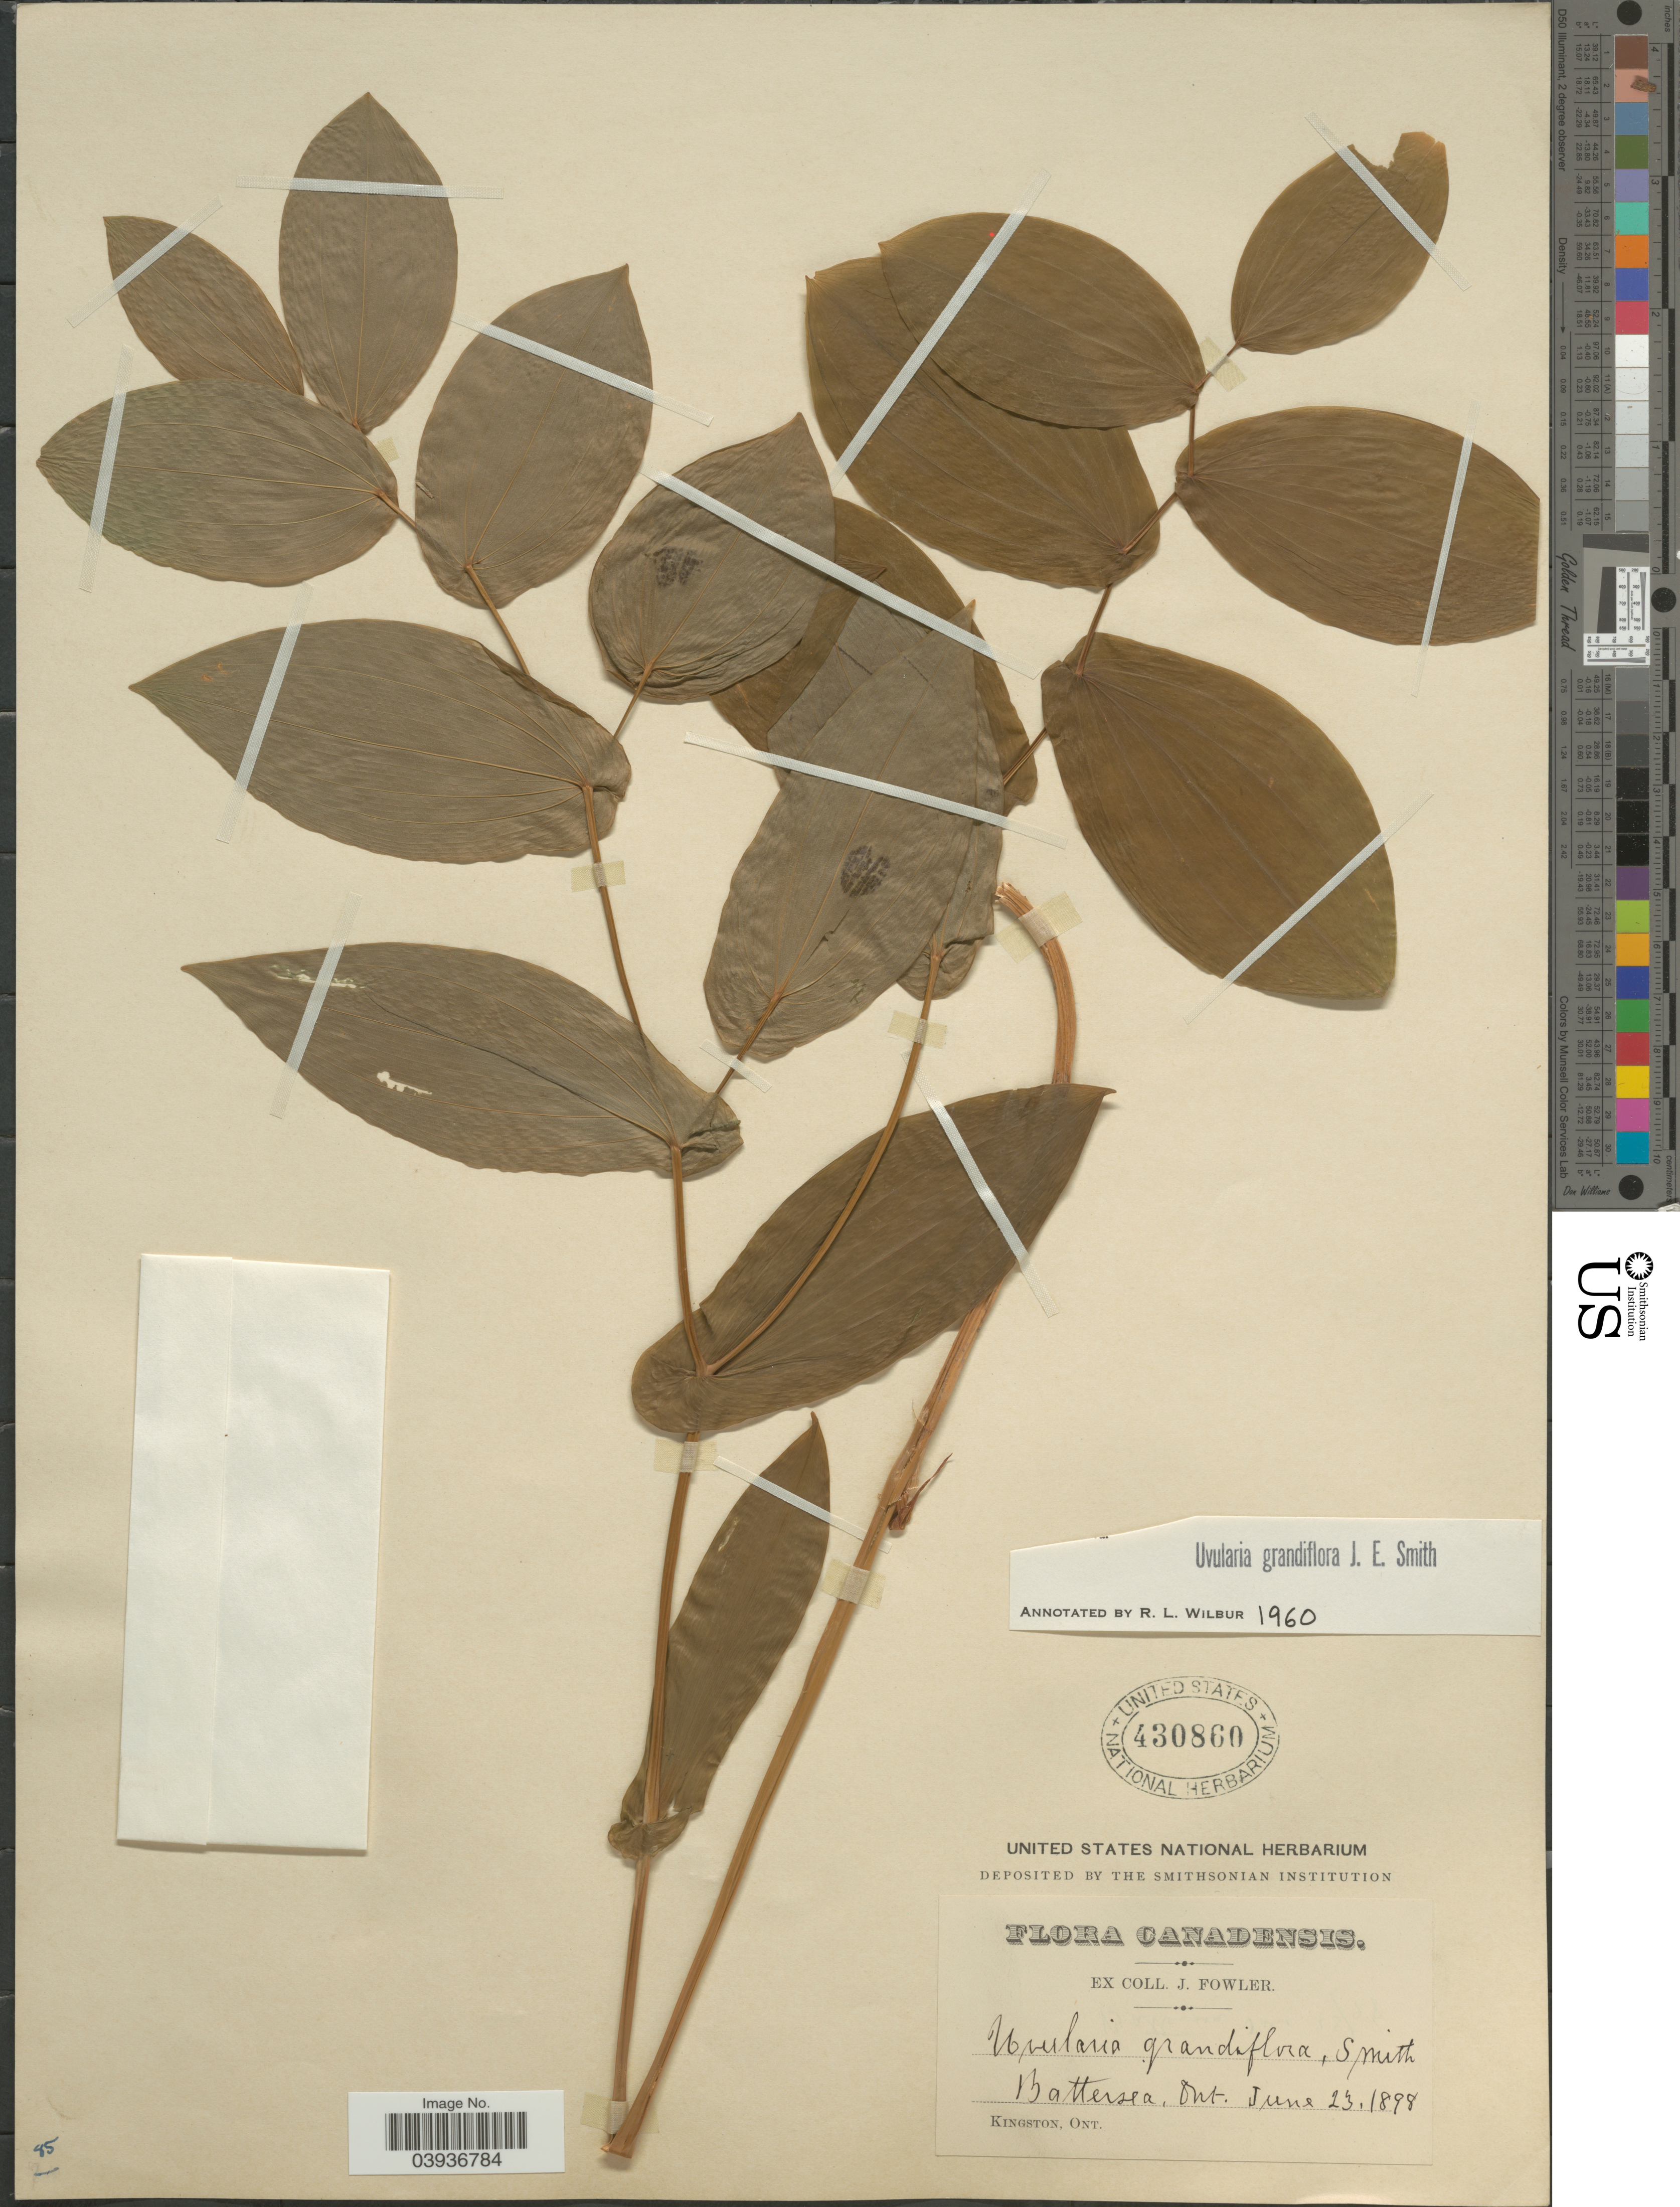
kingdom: Plantae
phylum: Tracheophyta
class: Liliopsida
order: Liliales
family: Colchicaceae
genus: Uvularia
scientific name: Uvularia grandiflora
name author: Sm.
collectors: J. Fowler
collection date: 1898-06-23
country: Canada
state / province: Ontario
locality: Battersea.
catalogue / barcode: US 430860